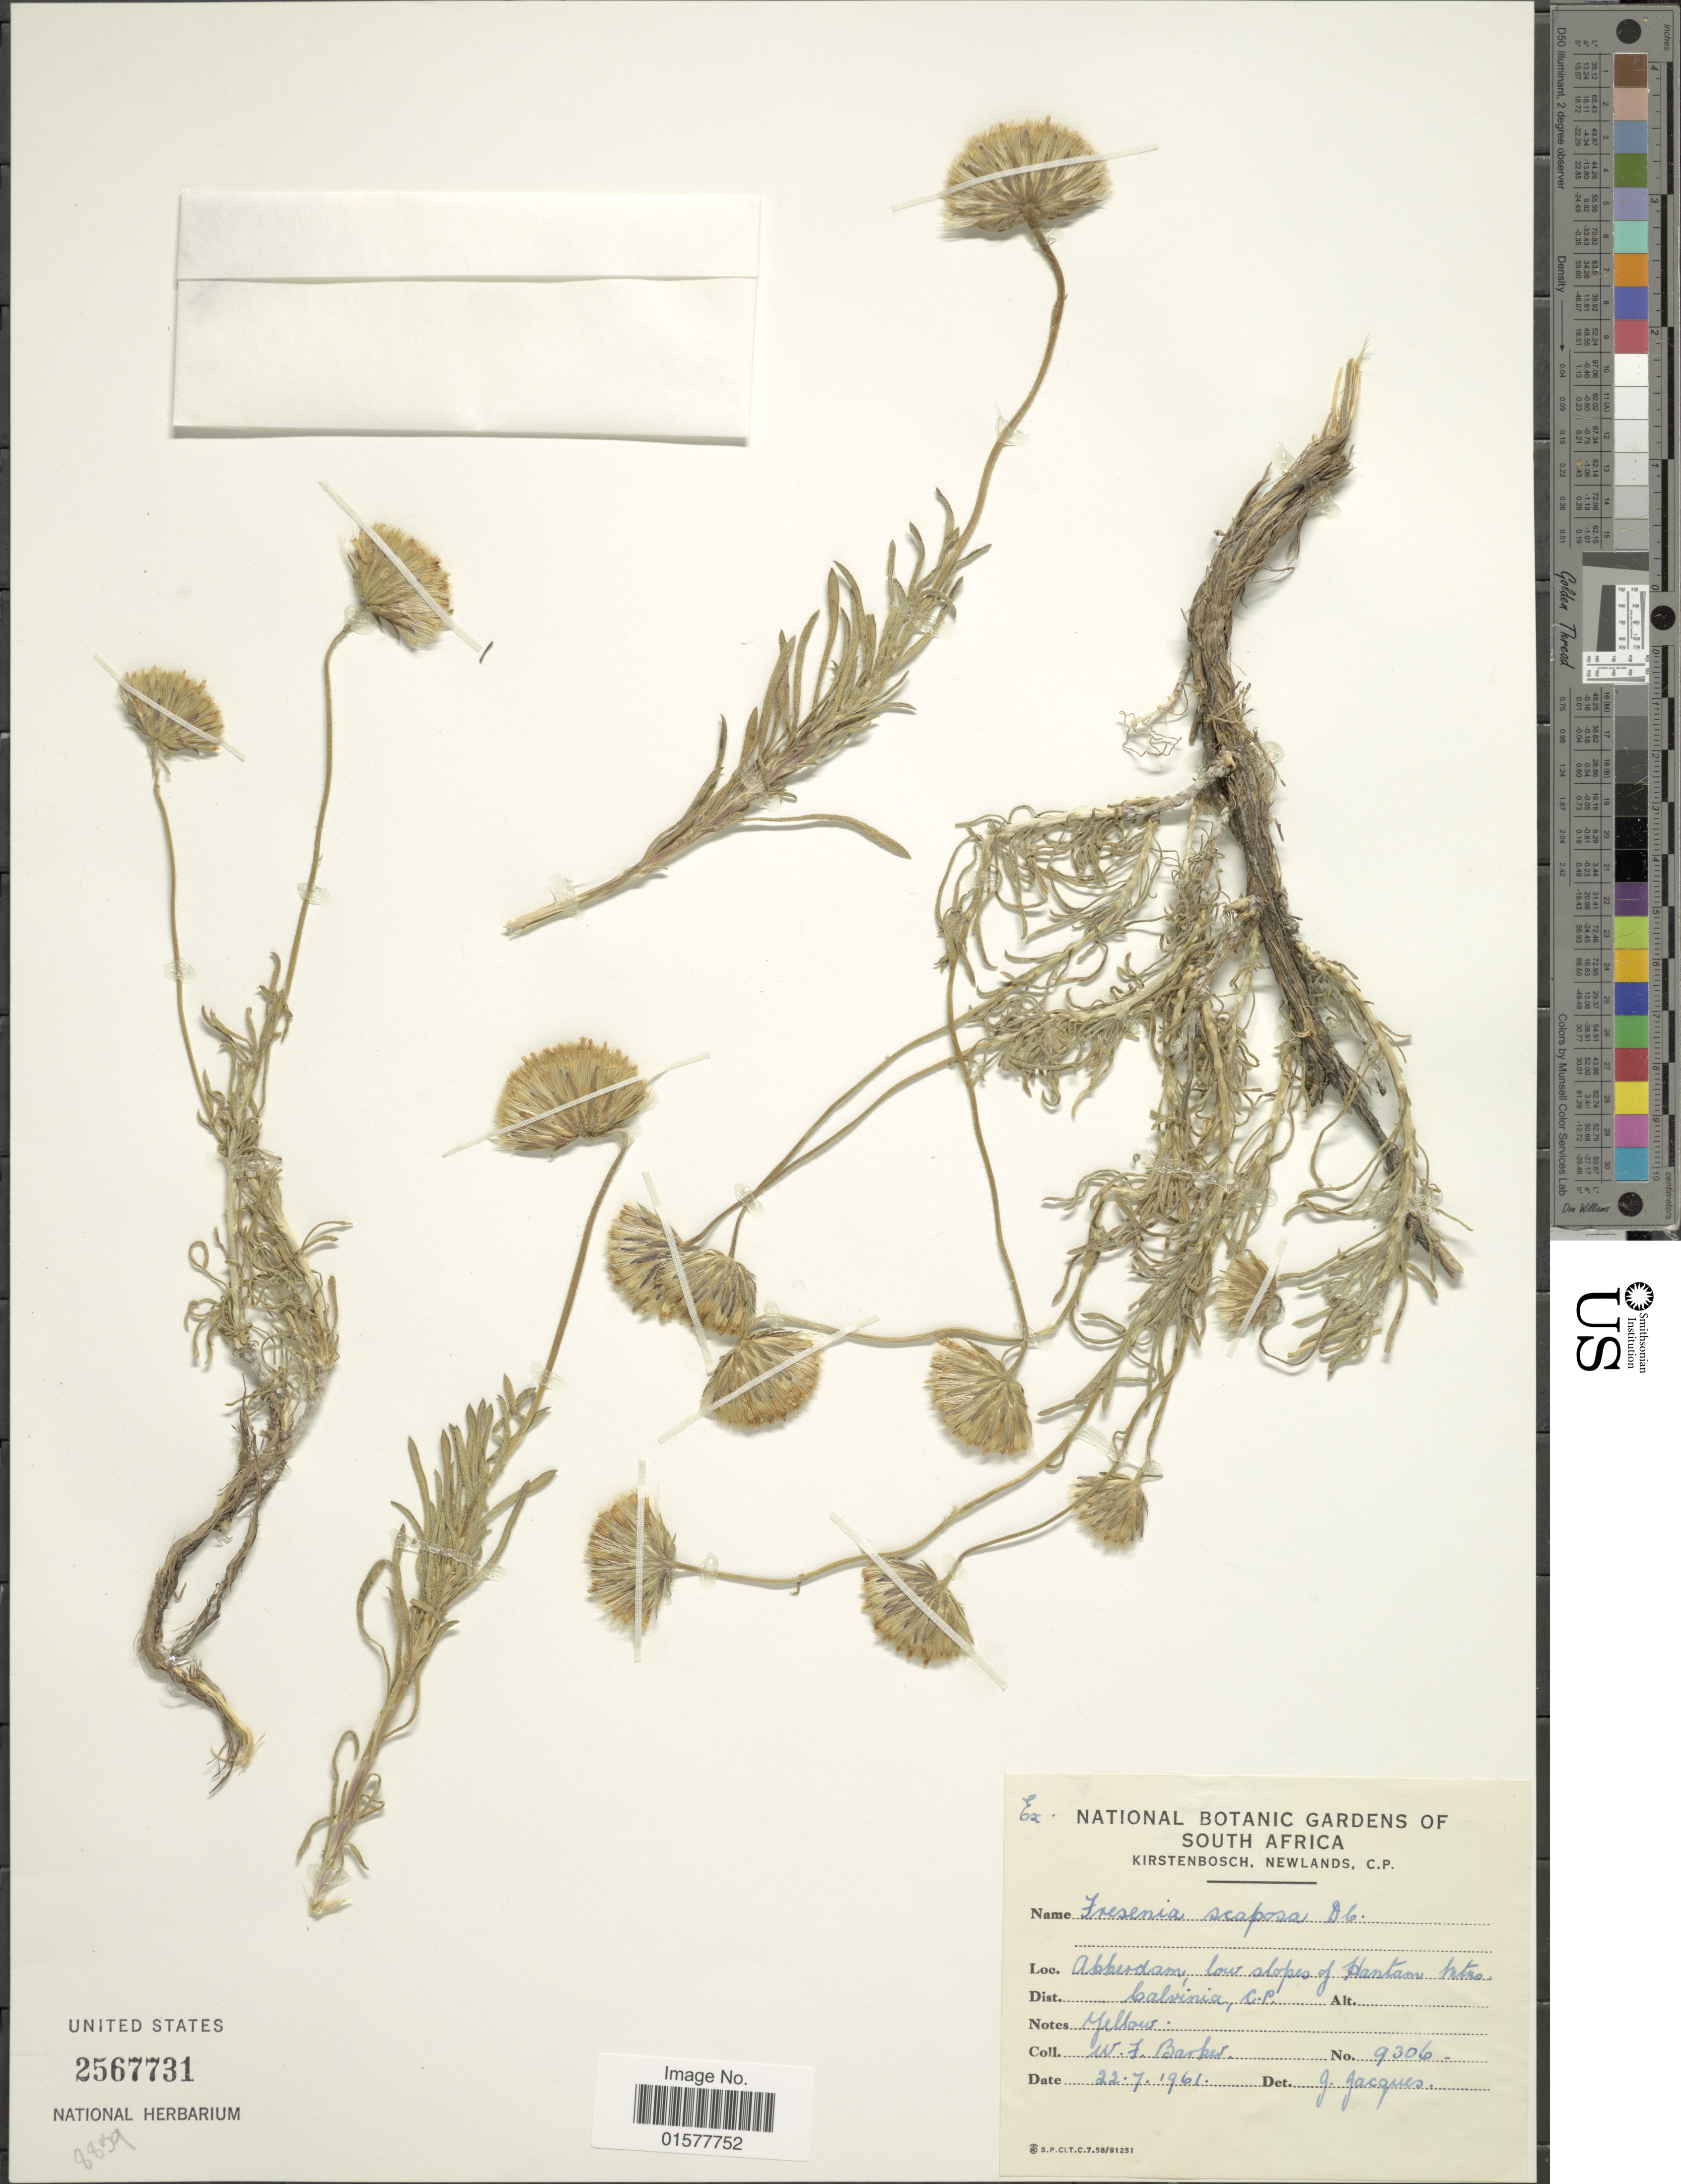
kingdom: Plantae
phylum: Tracheophyta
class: Magnoliopsida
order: Asterales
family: Asteraceae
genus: Fresenia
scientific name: Fresenia scaposa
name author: DC.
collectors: W. F. Barker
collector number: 9306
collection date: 1961-07-22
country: South Africa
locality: Kirstenbosh, Newlands, C. P. Abberdam, low slopes of Hantam Intes, Calvinia, C. P.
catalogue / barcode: US 2567731